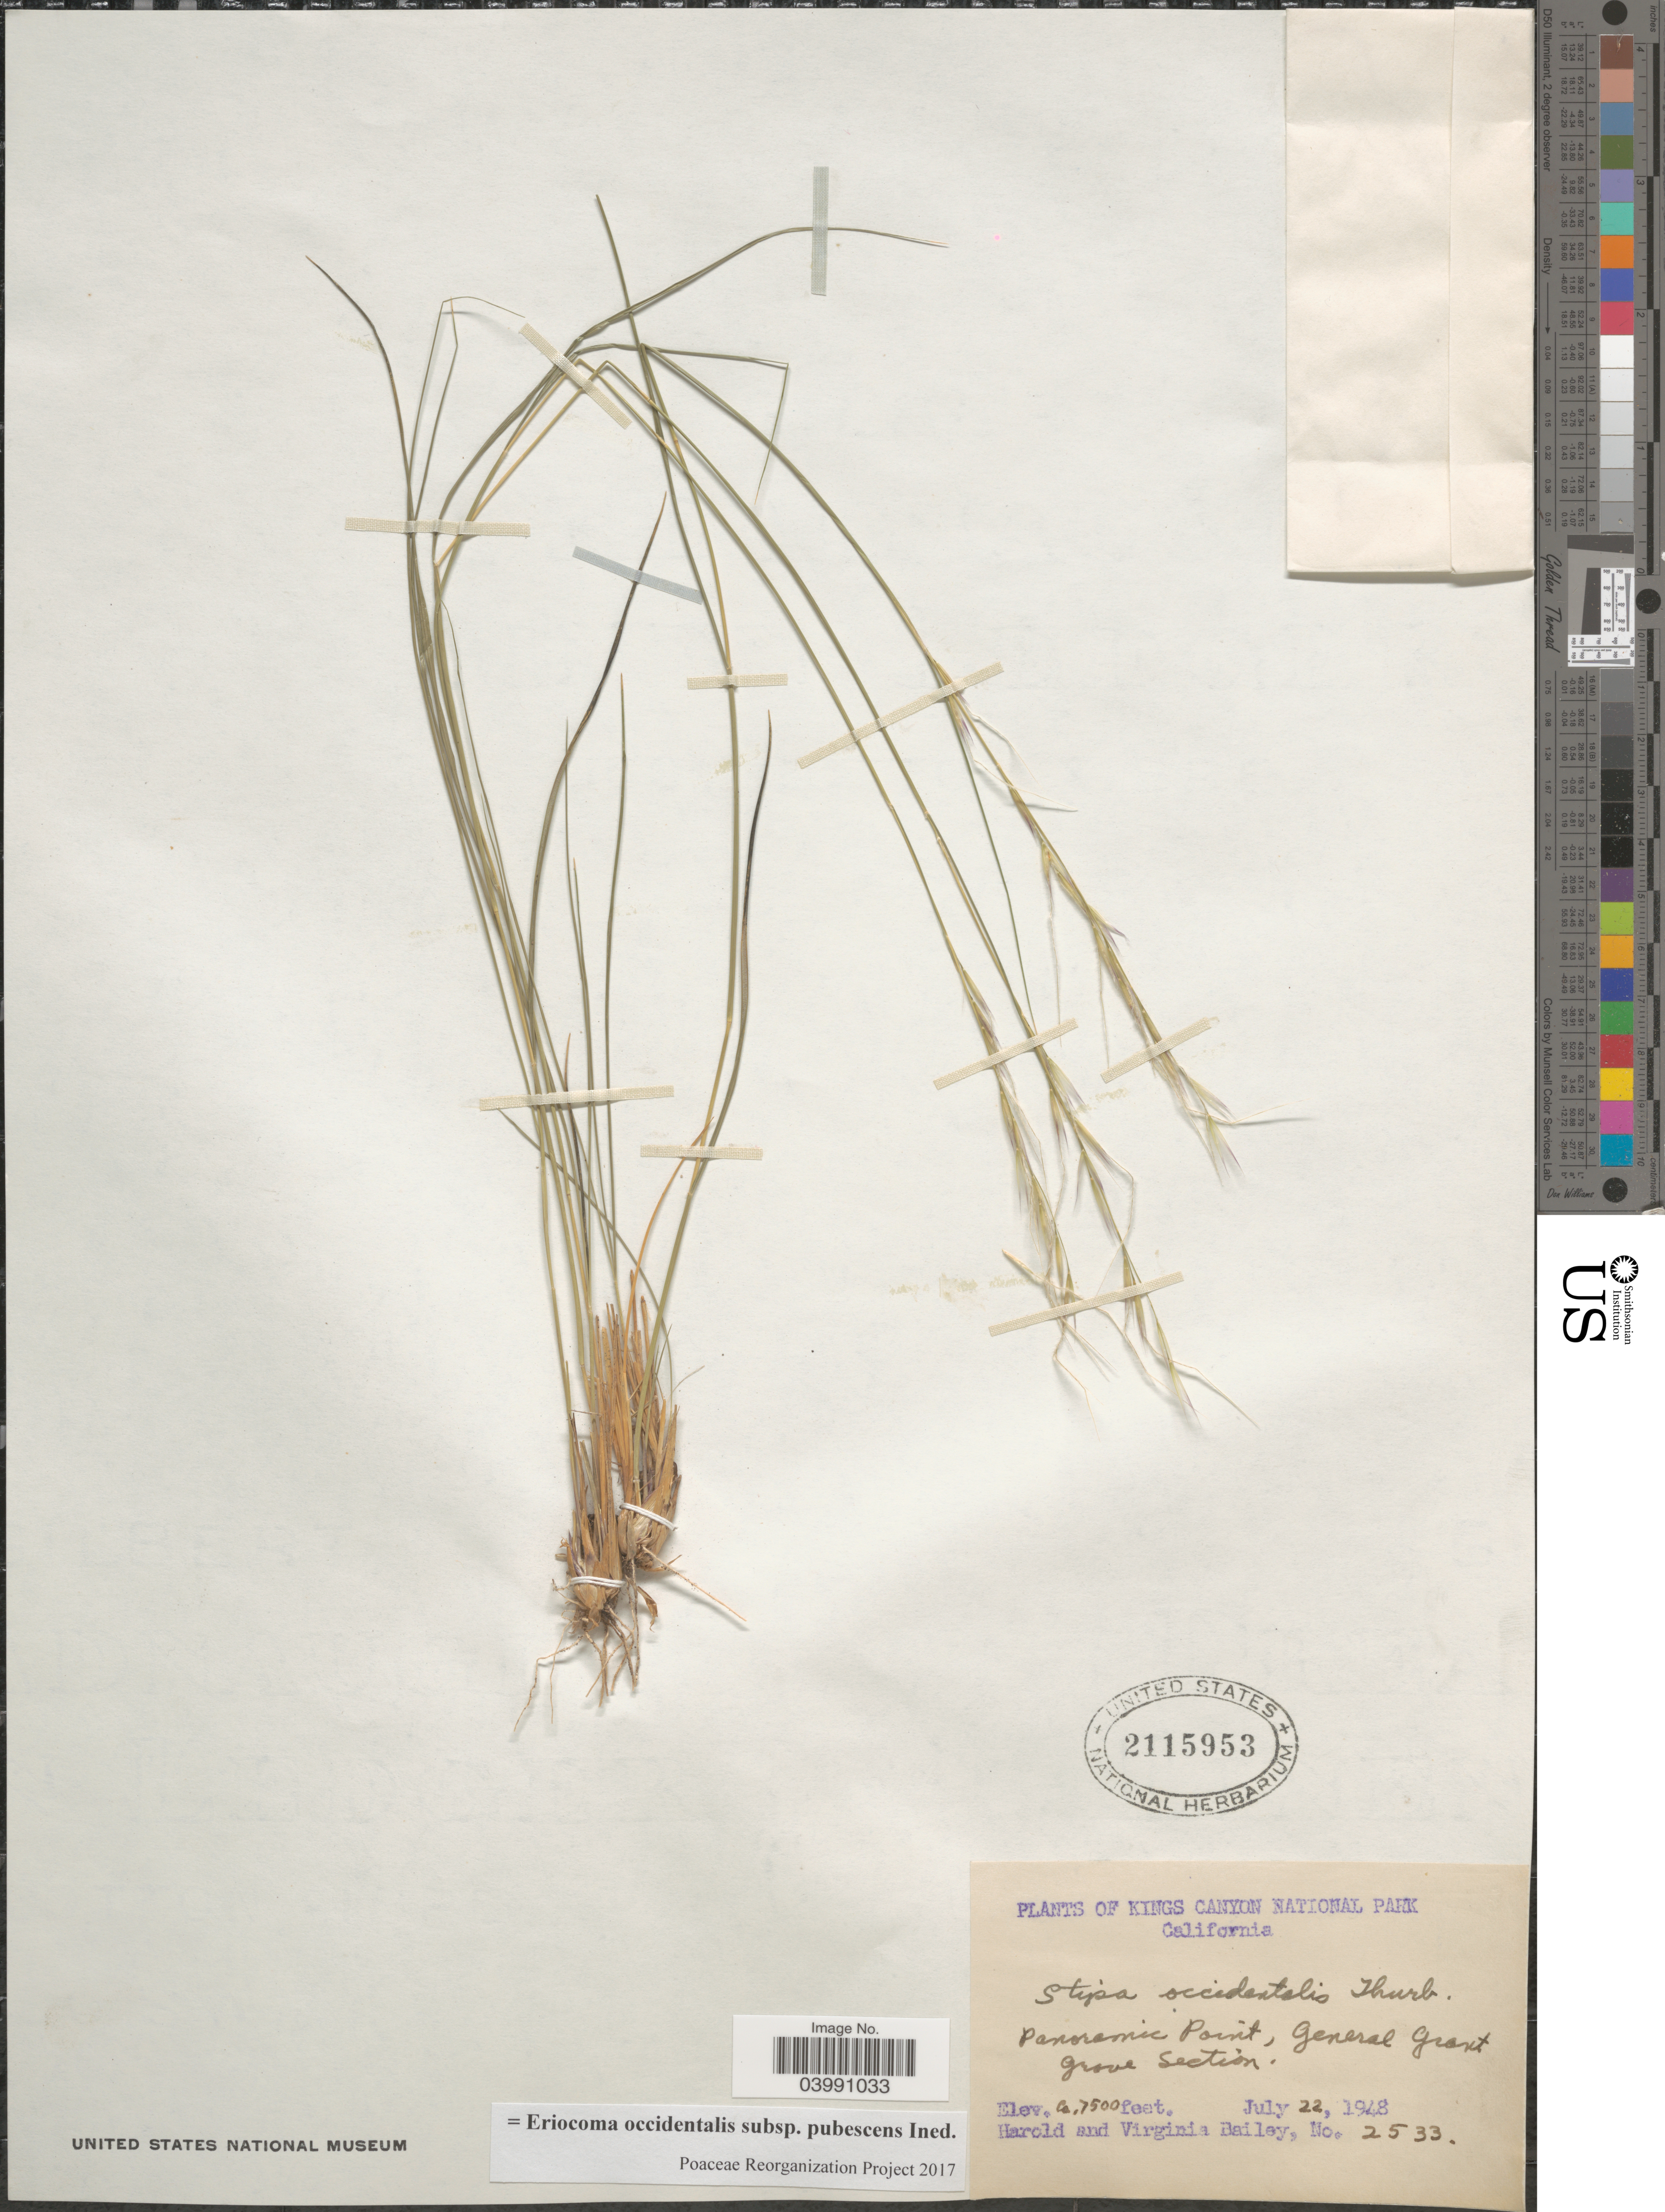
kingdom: Plantae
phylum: Tracheophyta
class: Liliopsida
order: Poales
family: Poaceae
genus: Eriocoma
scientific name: Eriocoma occidentalis subsp. pubescens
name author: (Vasey) Romasch.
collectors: H. Bailey & V. L. Bailey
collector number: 2533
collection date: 1948-07-22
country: United States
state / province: California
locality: Kings Canyon National Park. Panoramic Point, General Grant Grove Section.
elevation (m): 2286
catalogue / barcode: US 2115953